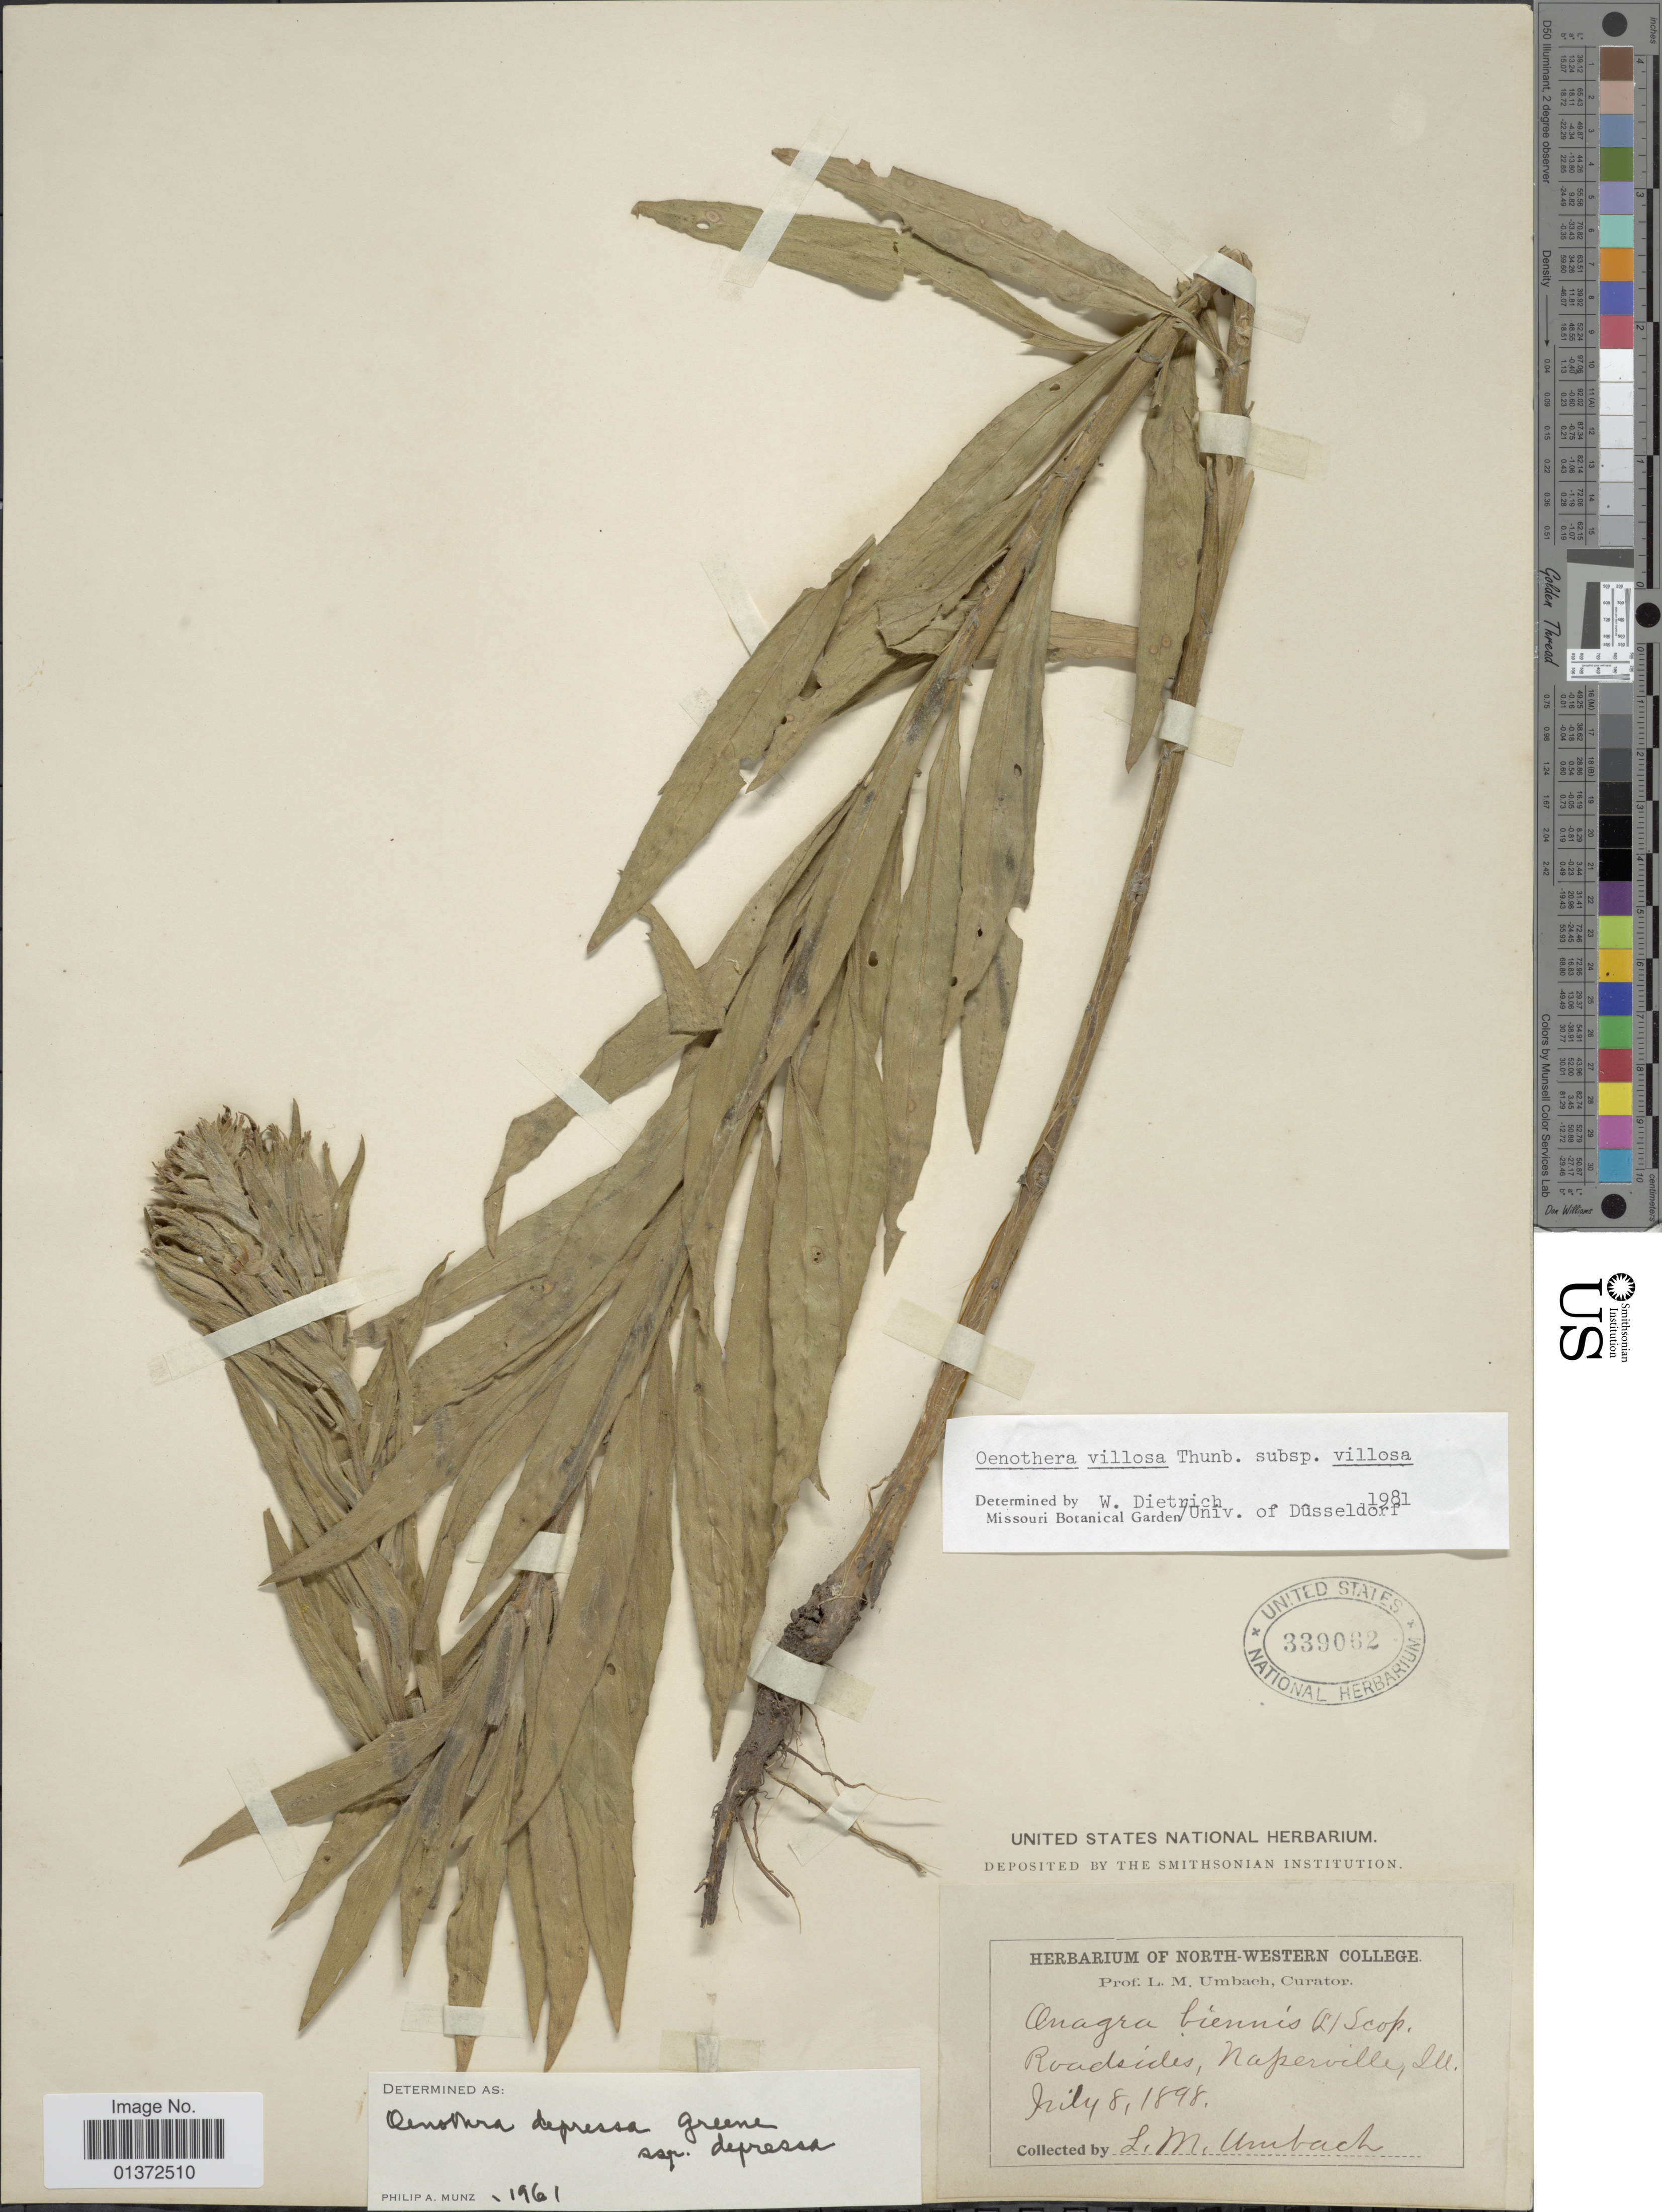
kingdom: Plantae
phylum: Tracheophyta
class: Magnoliopsida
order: Myrtales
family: Onagraceae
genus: Oenothera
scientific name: Oenothera villosa subsp. villosa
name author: Thunb.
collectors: L. M. Umbach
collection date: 1898-07-08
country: United States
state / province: Illinois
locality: Naperville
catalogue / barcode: US 339062